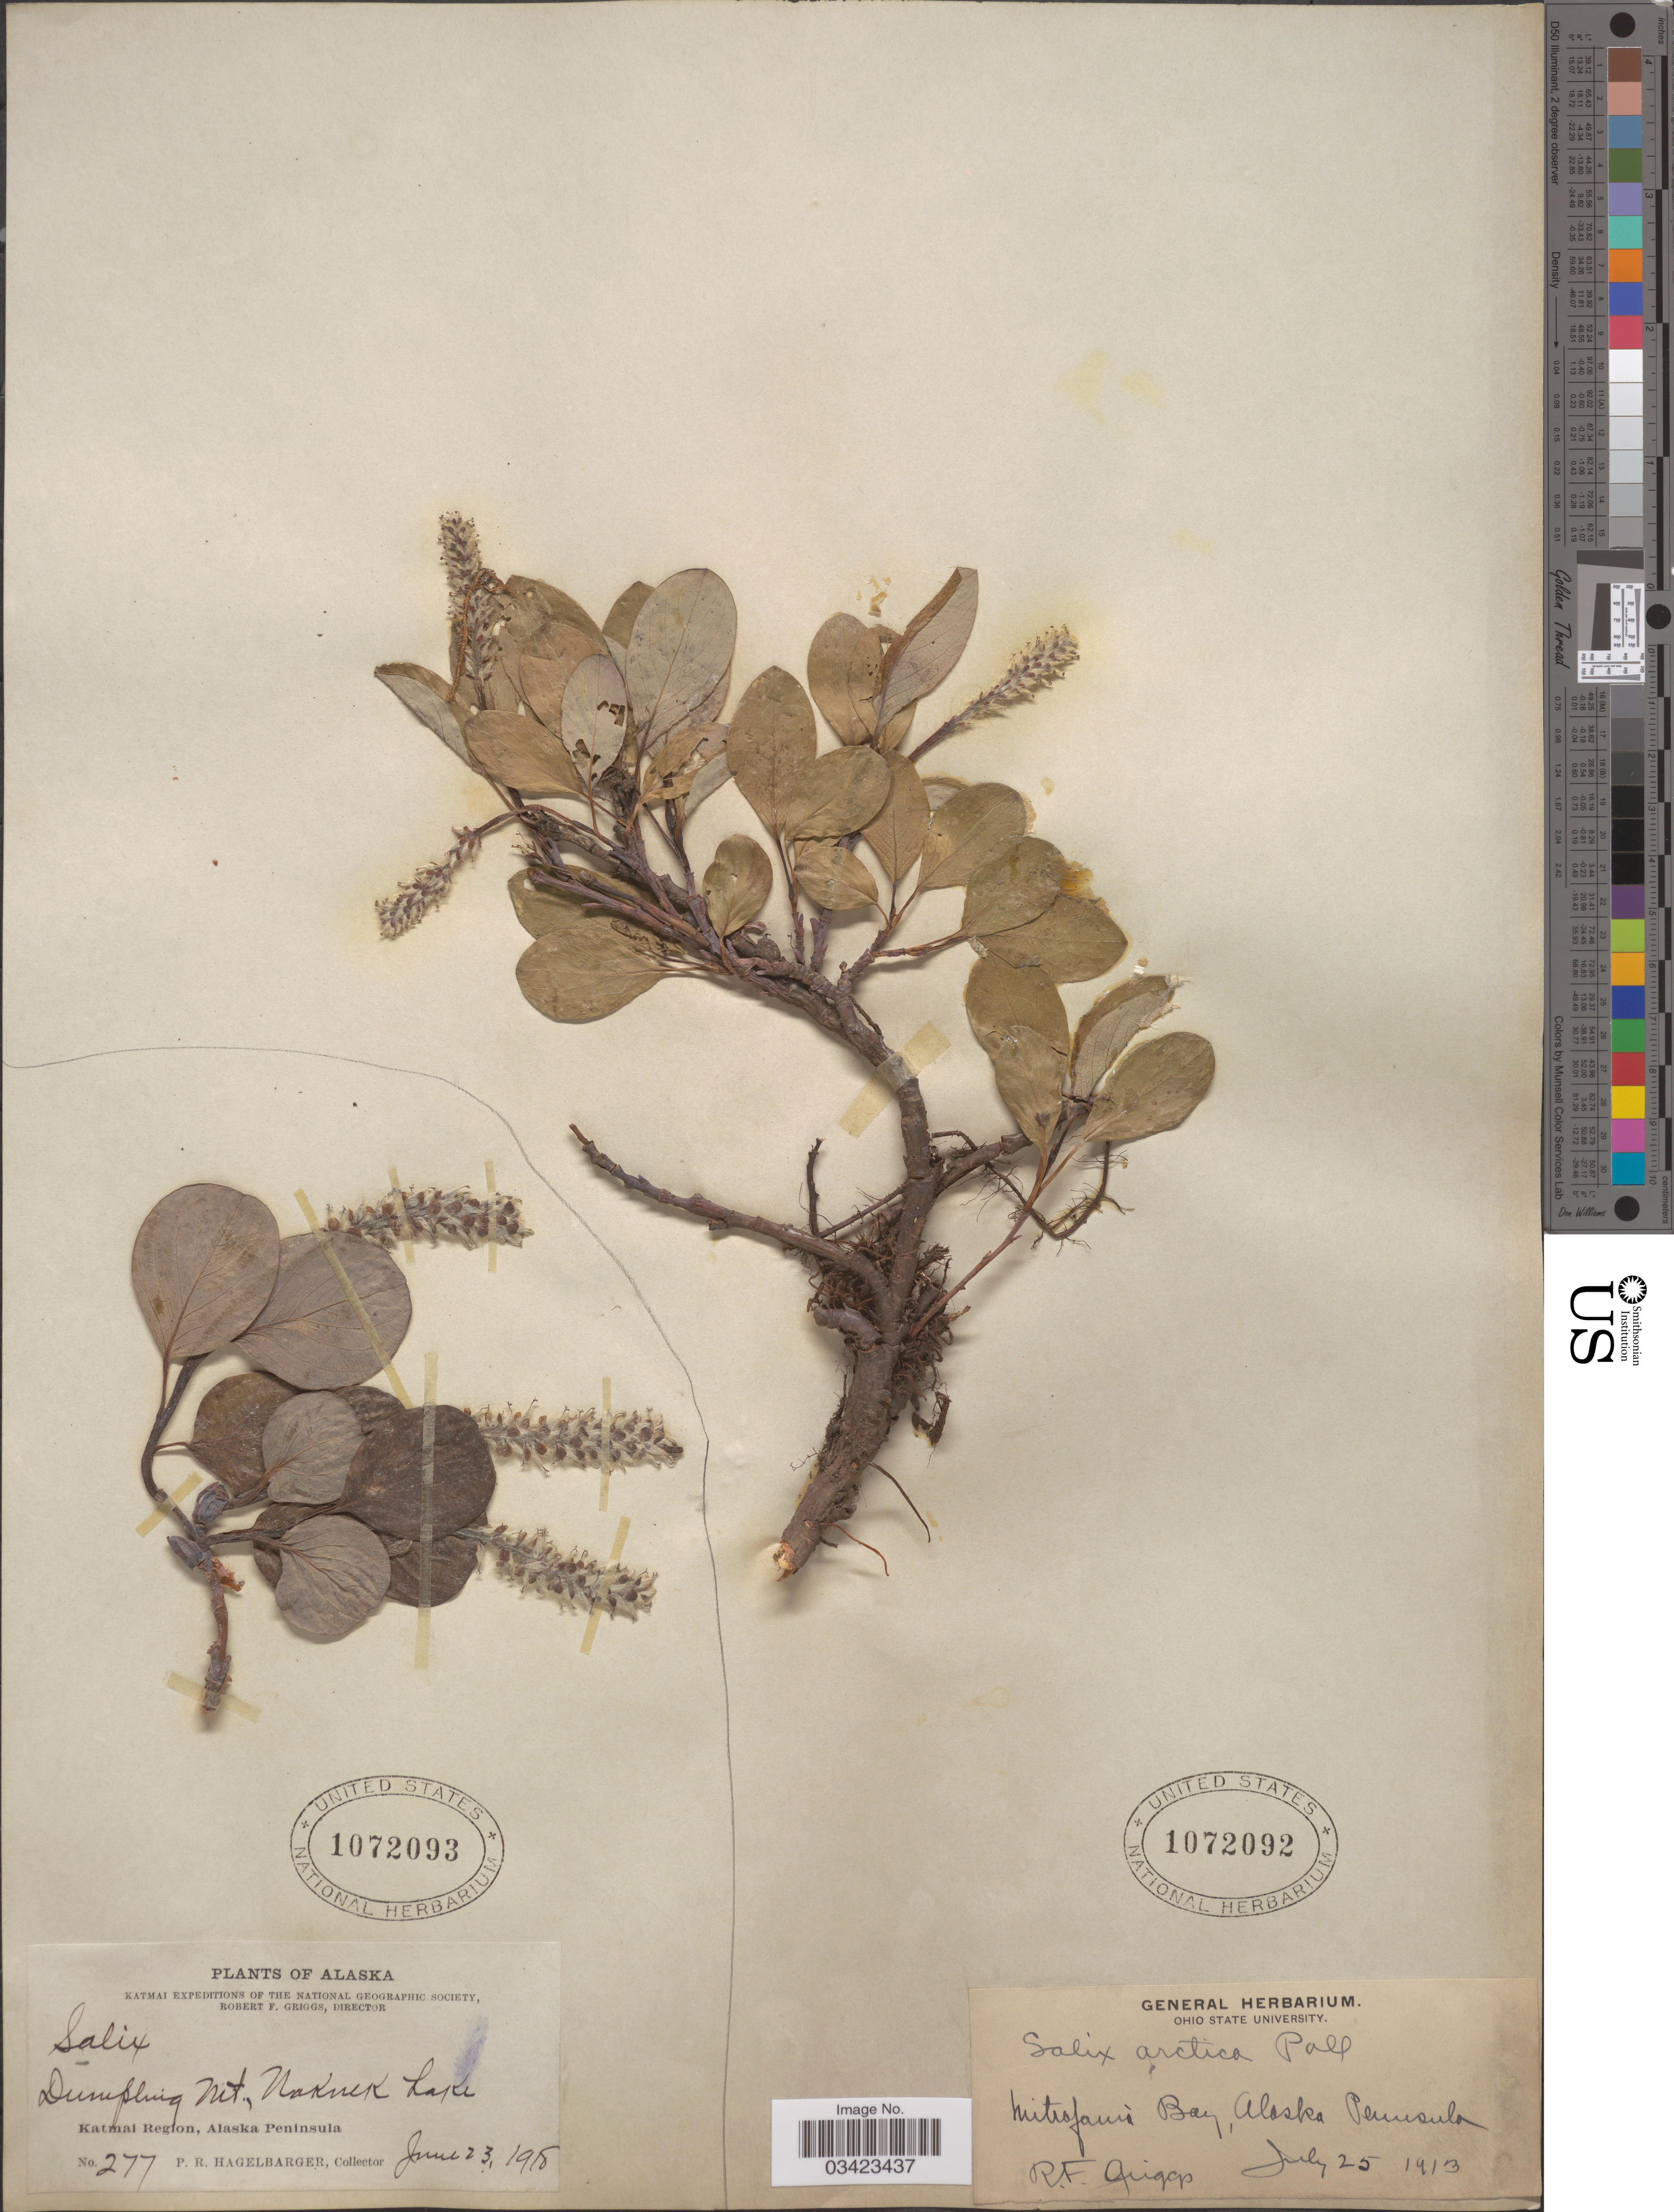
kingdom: Plantae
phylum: Tracheophyta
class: Magnoliopsida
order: Malpighiales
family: Salicaceae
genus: Salix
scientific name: Salix arctica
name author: Pall.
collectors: R. F. Griggs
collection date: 1913-07-25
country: United States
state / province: Alaska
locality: Mitrofania Bay, Alaska Peninsula.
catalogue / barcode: US 1072092-2